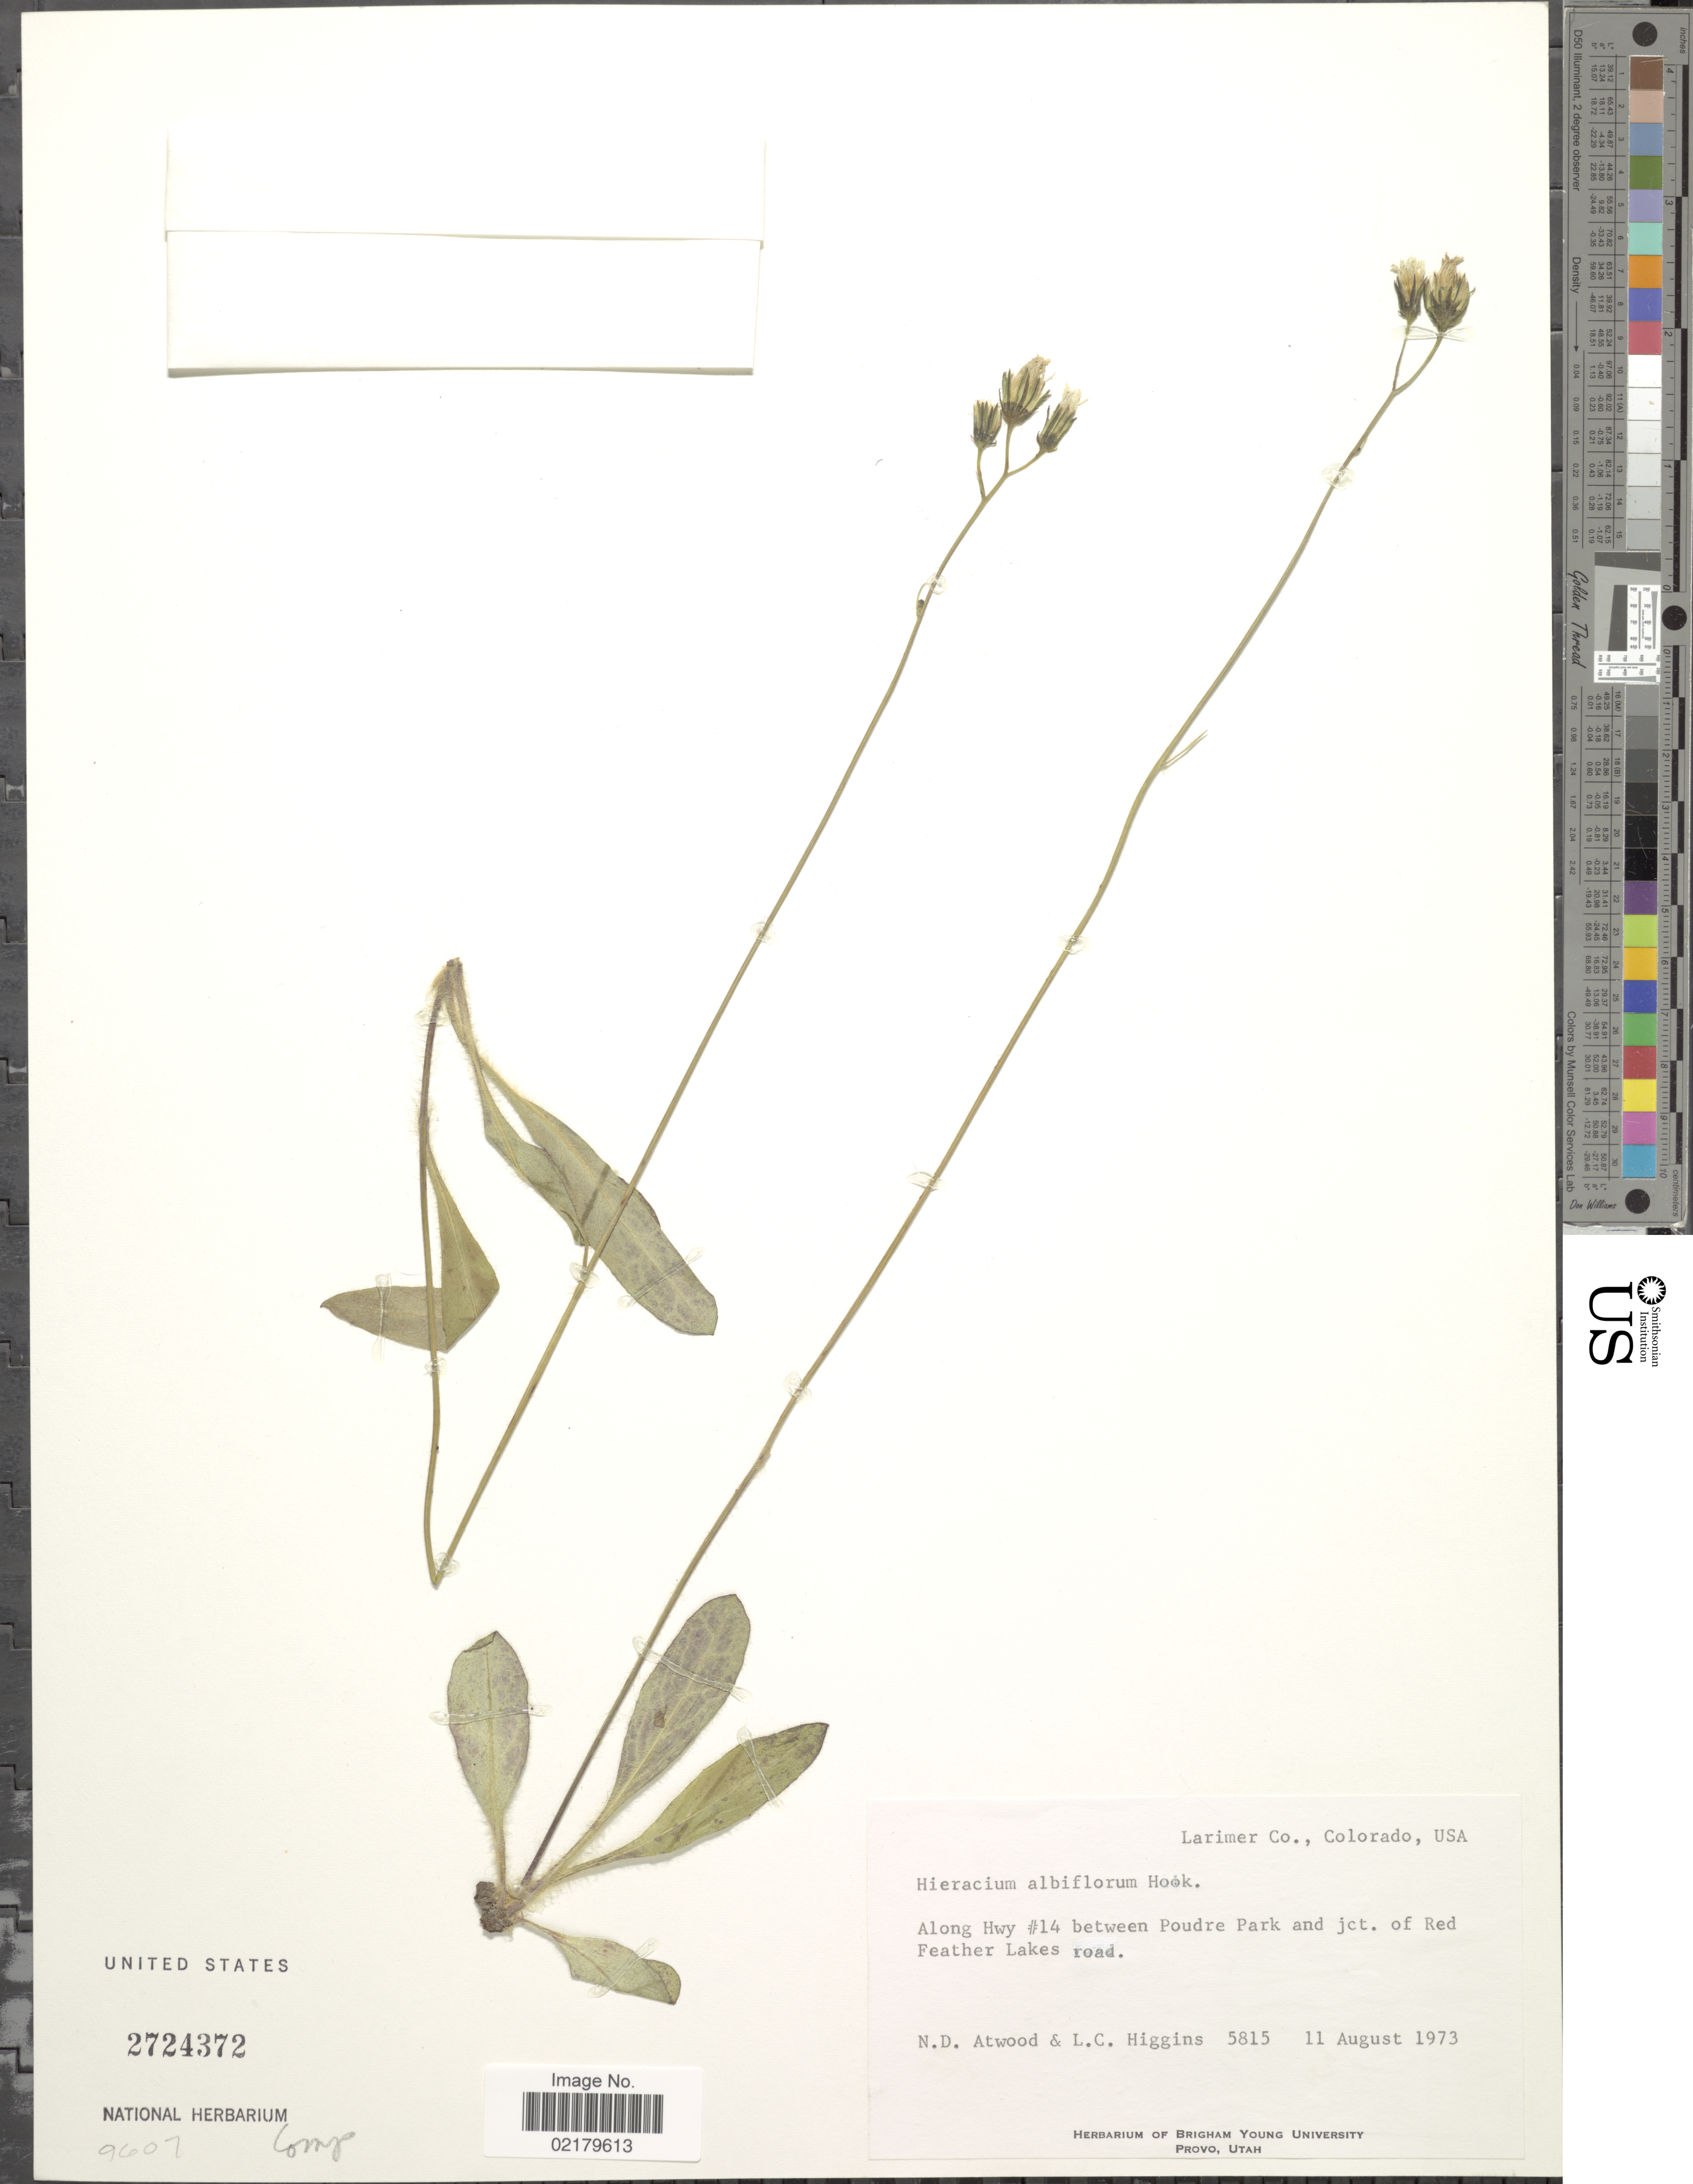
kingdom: Plantae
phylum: Tracheophyta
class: Magnoliopsida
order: Asterales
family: Asteraceae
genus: Hieracium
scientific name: Hieracium albiflorum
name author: Hook.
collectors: N. Atwood & L. Higgins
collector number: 5815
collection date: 1973-08-11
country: United States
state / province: Colorado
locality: Larimer Co., Along Hwy #14 between Poudre Park and jct of Red Feather Lakes road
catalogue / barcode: US 2724372